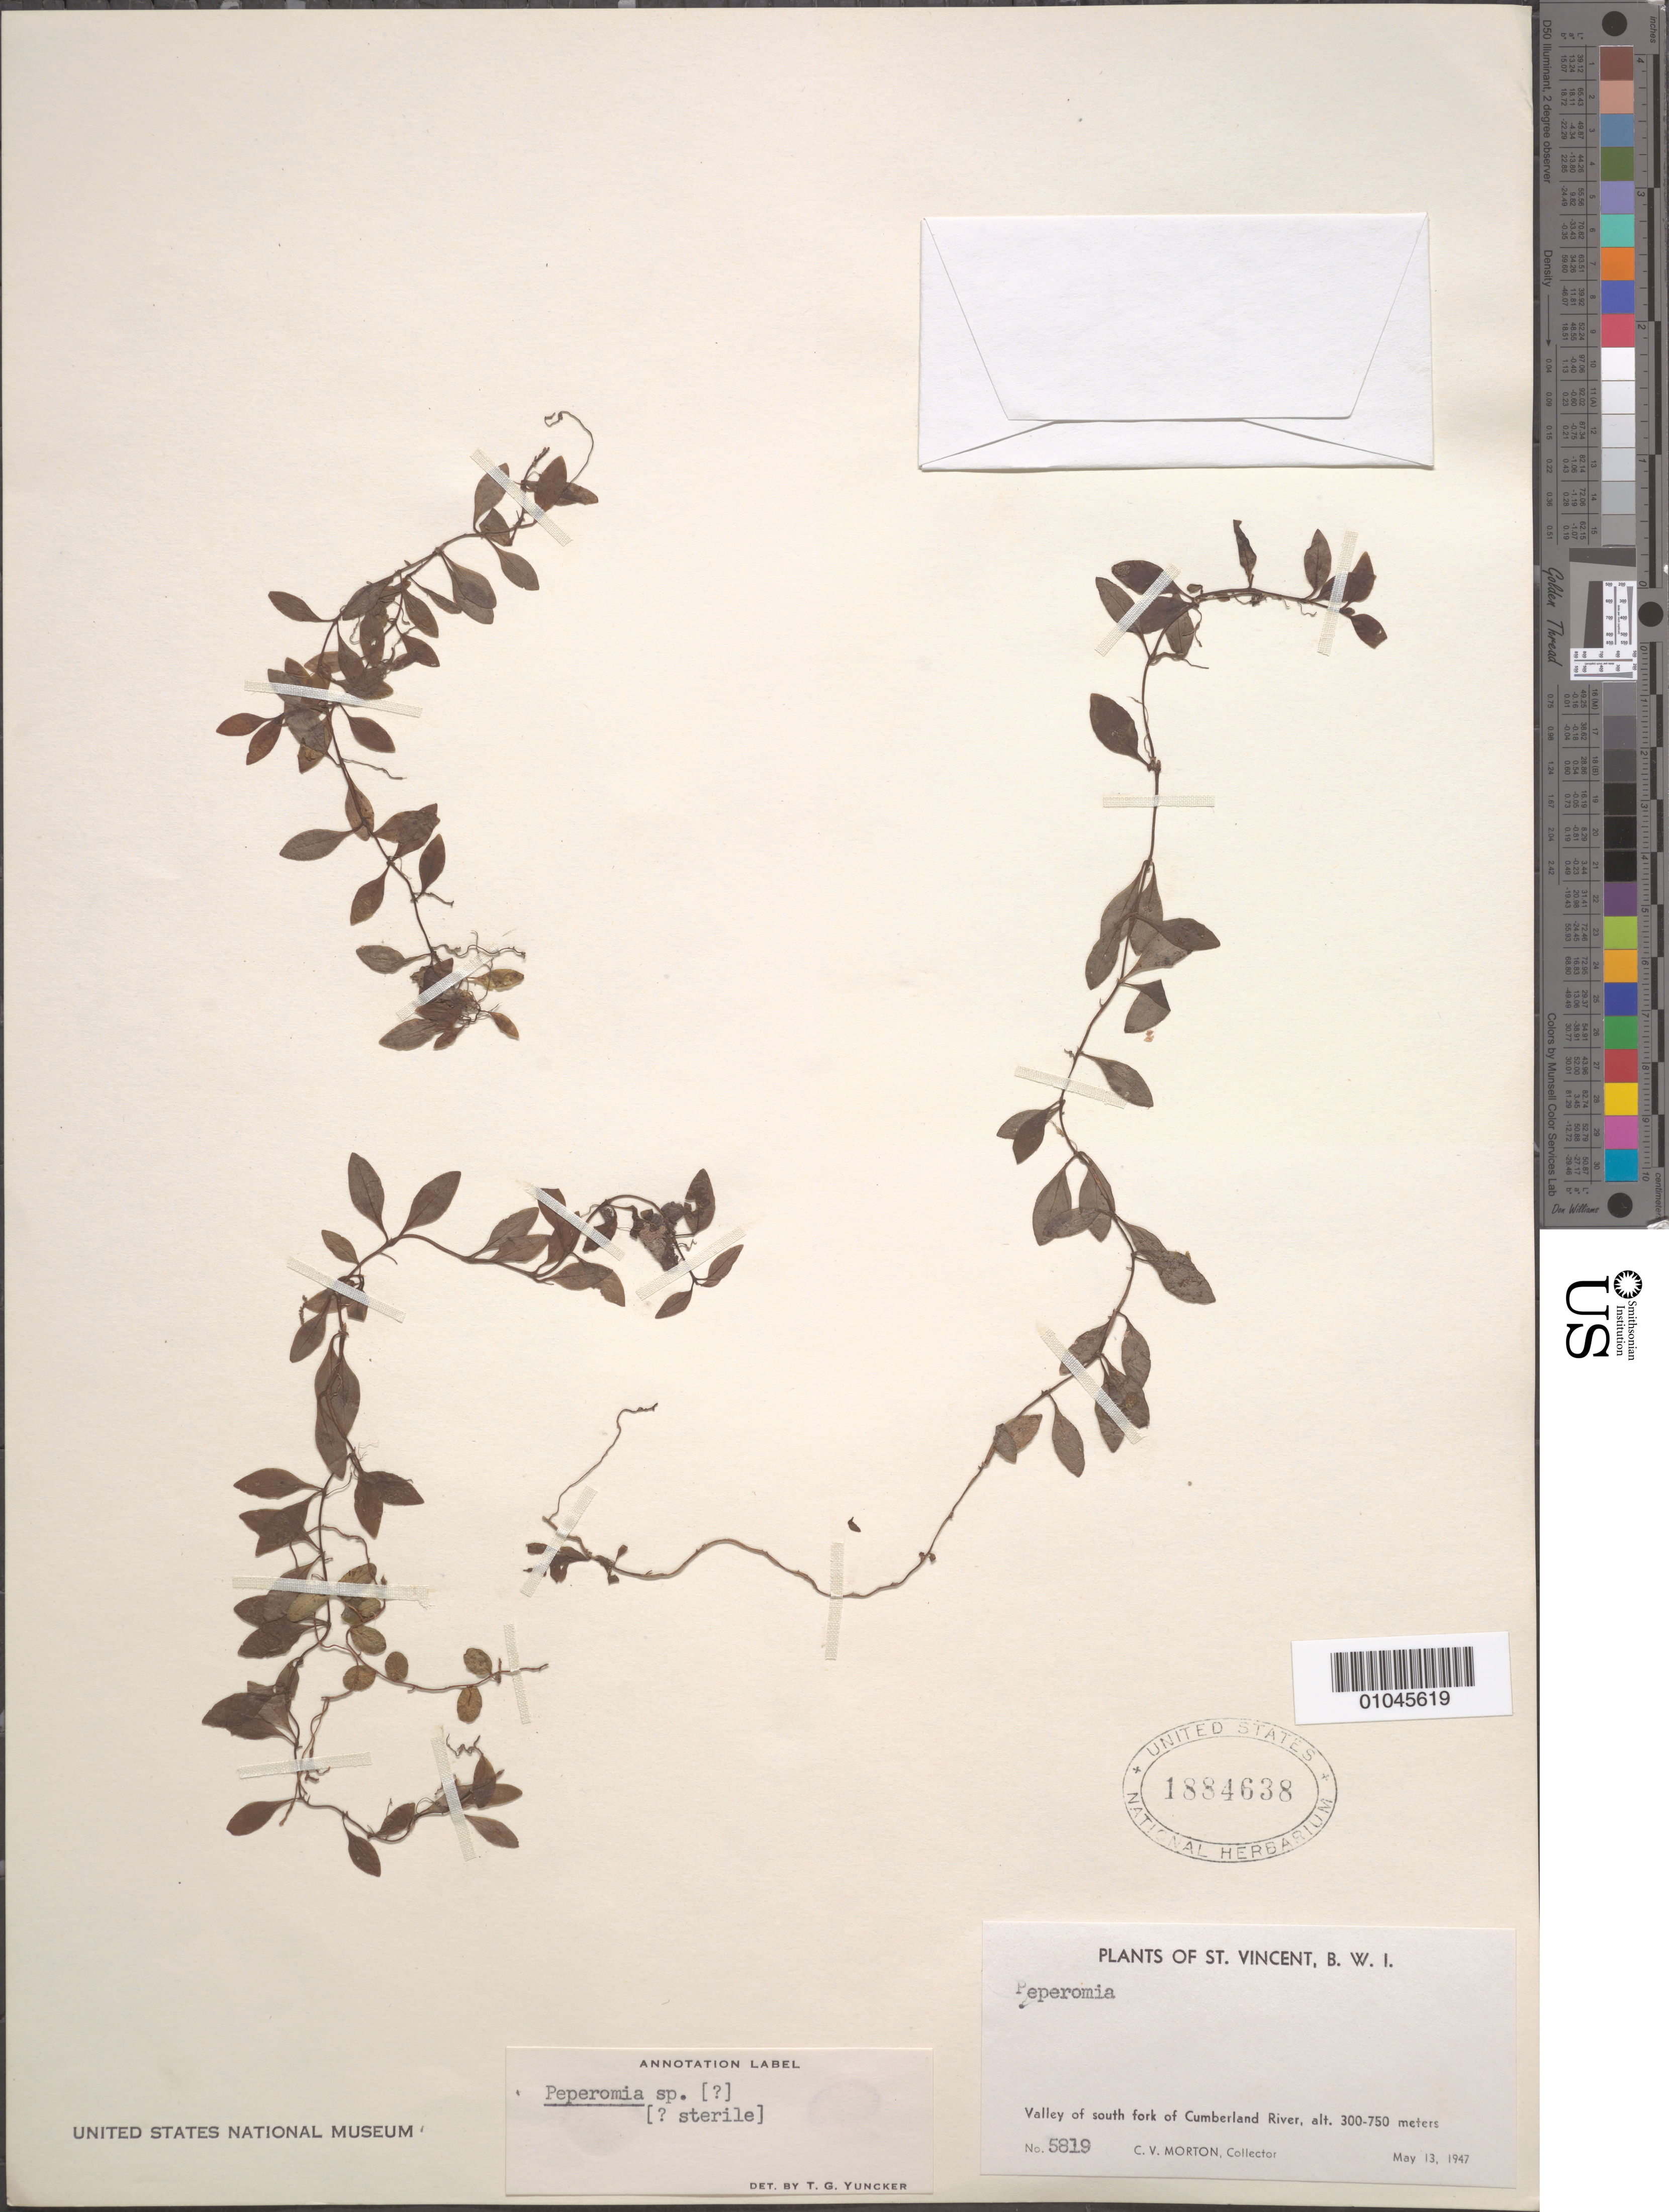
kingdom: Plantae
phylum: Tracheophyta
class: Magnoliopsida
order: Piperales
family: Piperaceae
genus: Peperomia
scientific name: Peperomia tenella var. tenella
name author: (Sw.) A. Dietr.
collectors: C. V. Morton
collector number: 5819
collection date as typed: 13 May 1947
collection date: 1947-05-13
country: St. Vincent - Grenadines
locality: Valley of S fork of Cumberland river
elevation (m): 300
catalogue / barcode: US 1884638